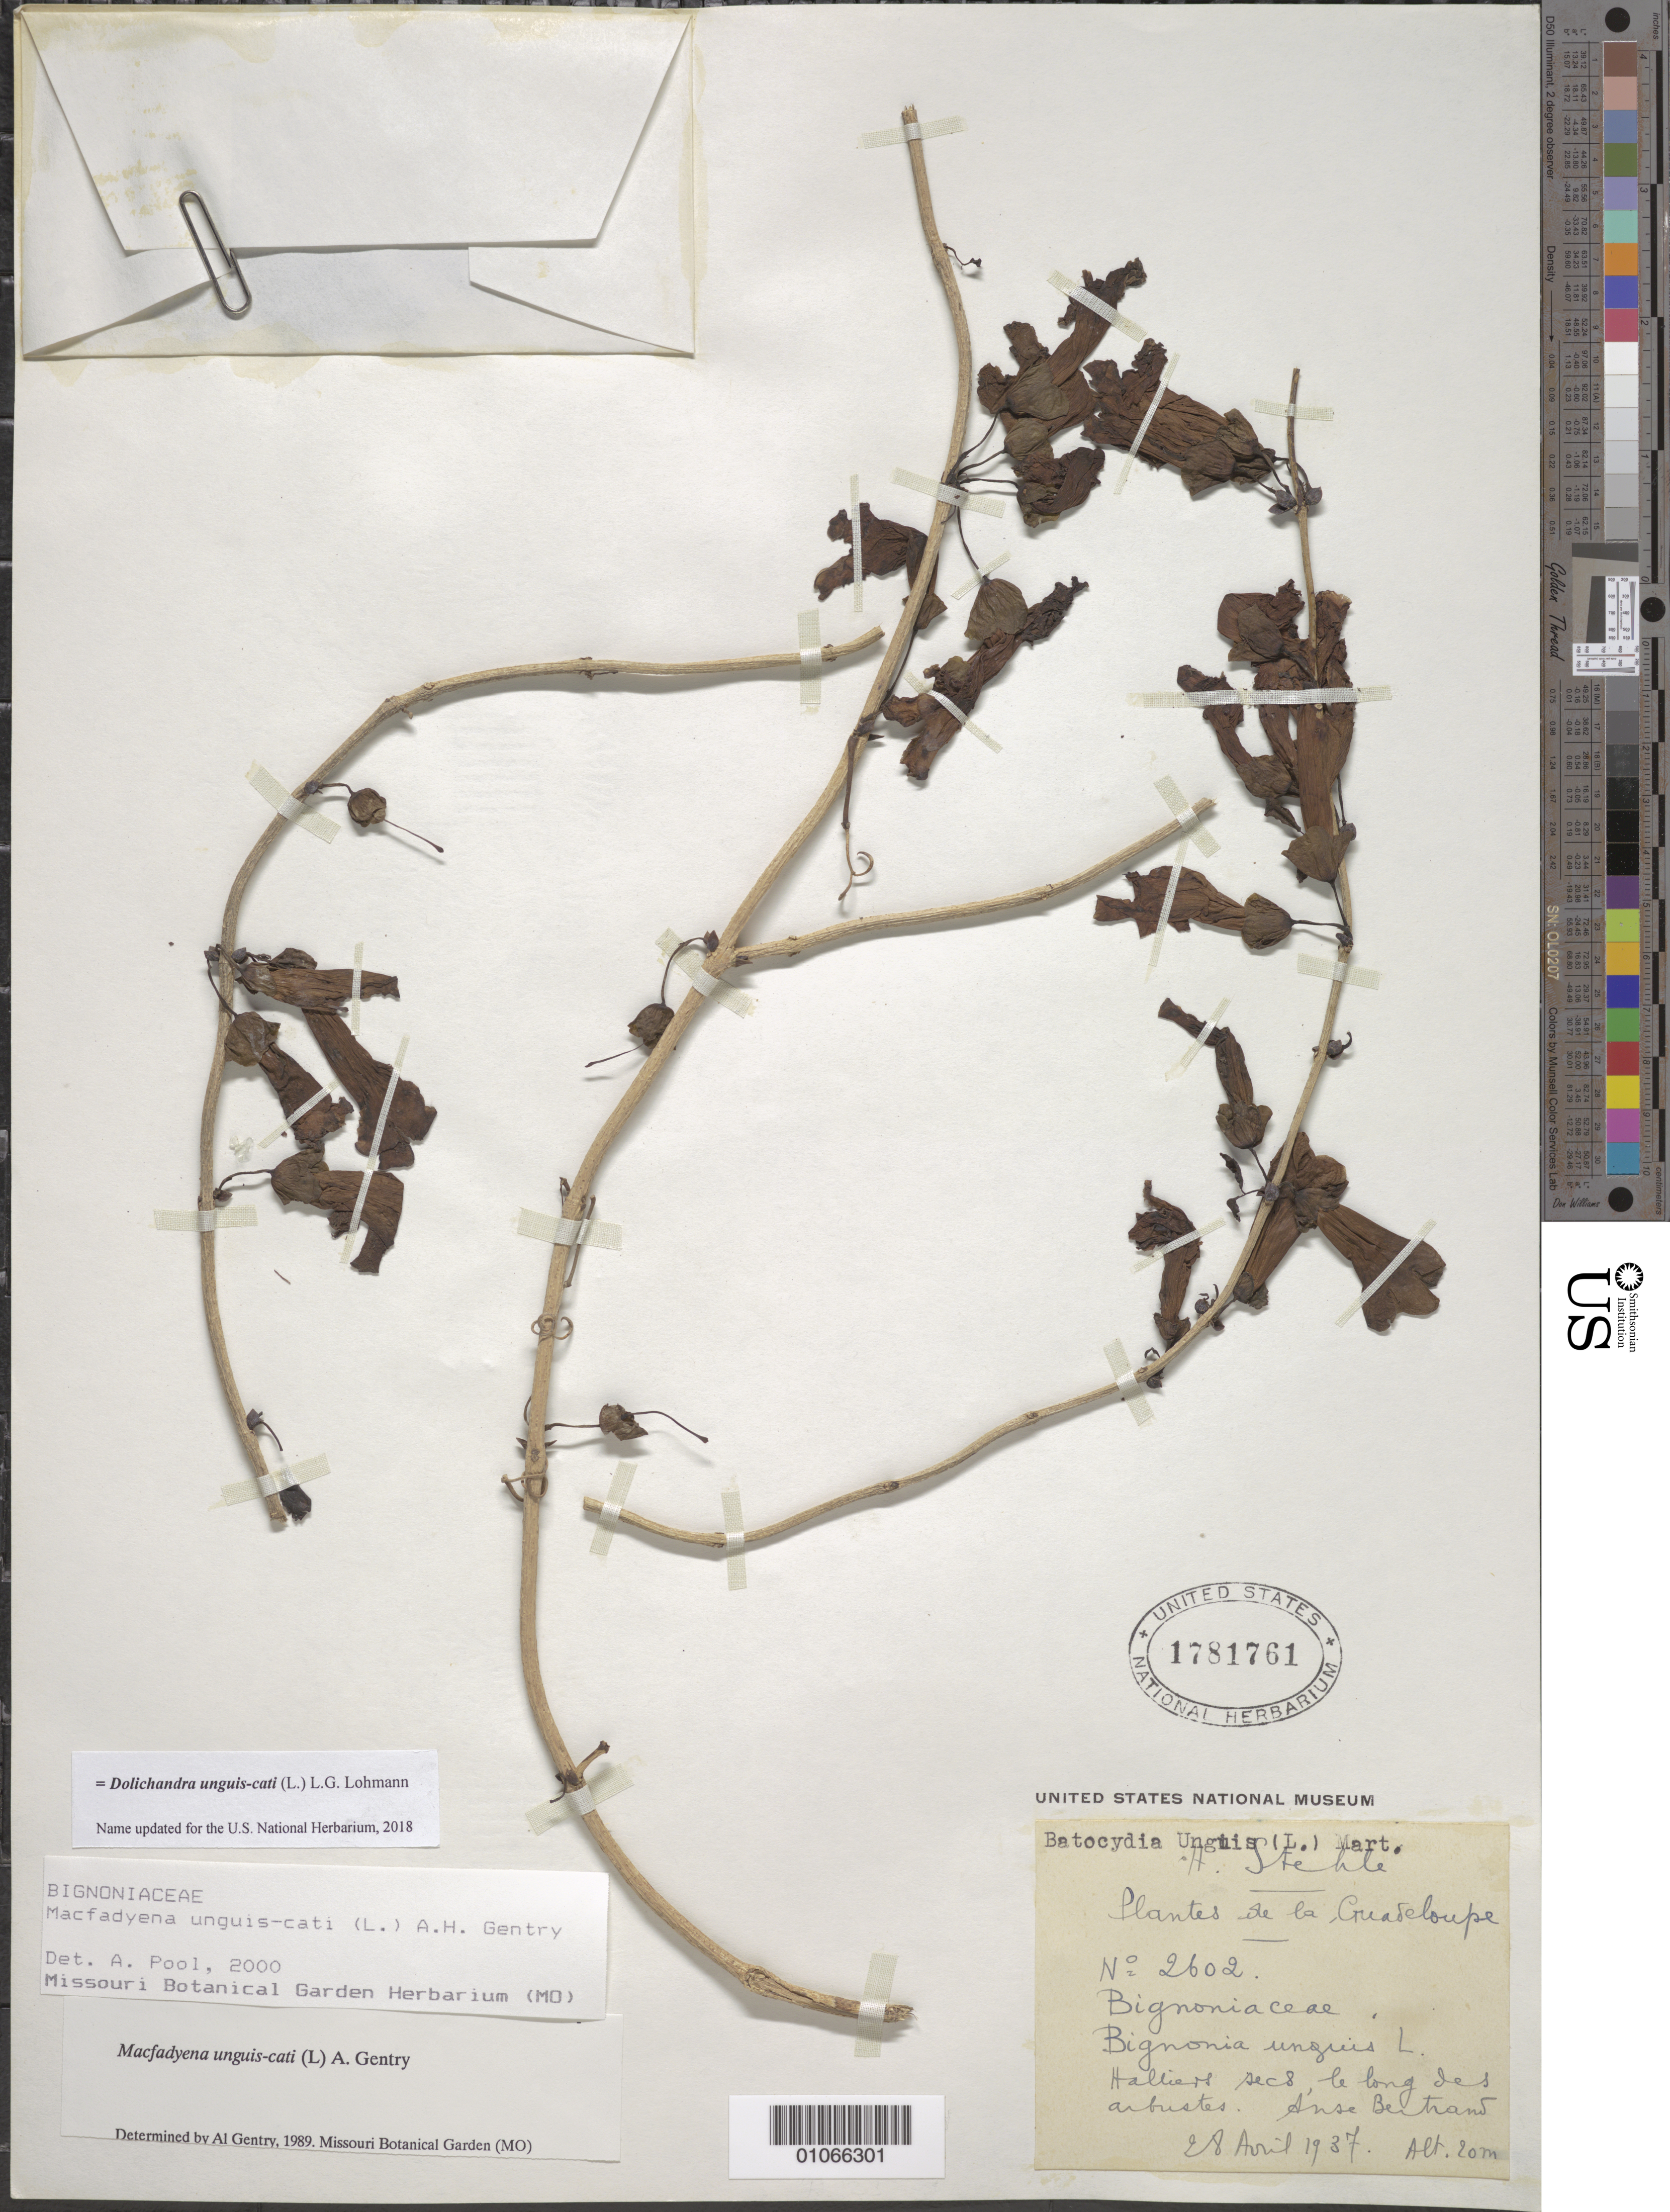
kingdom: Plantae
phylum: Tracheophyta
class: Magnoliopsida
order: Lamiales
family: Bignoniaceae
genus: Dolichandra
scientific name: Dolichandra unguis-cati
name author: (L.) L.G. Lohmann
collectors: H. Stehlé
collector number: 2602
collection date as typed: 28 Apr 1937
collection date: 1937-04-28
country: Guadeloupe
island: Grande Terre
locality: Anse Bertrand.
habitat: Hallier, le long des arbustes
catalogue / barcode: US 1781761